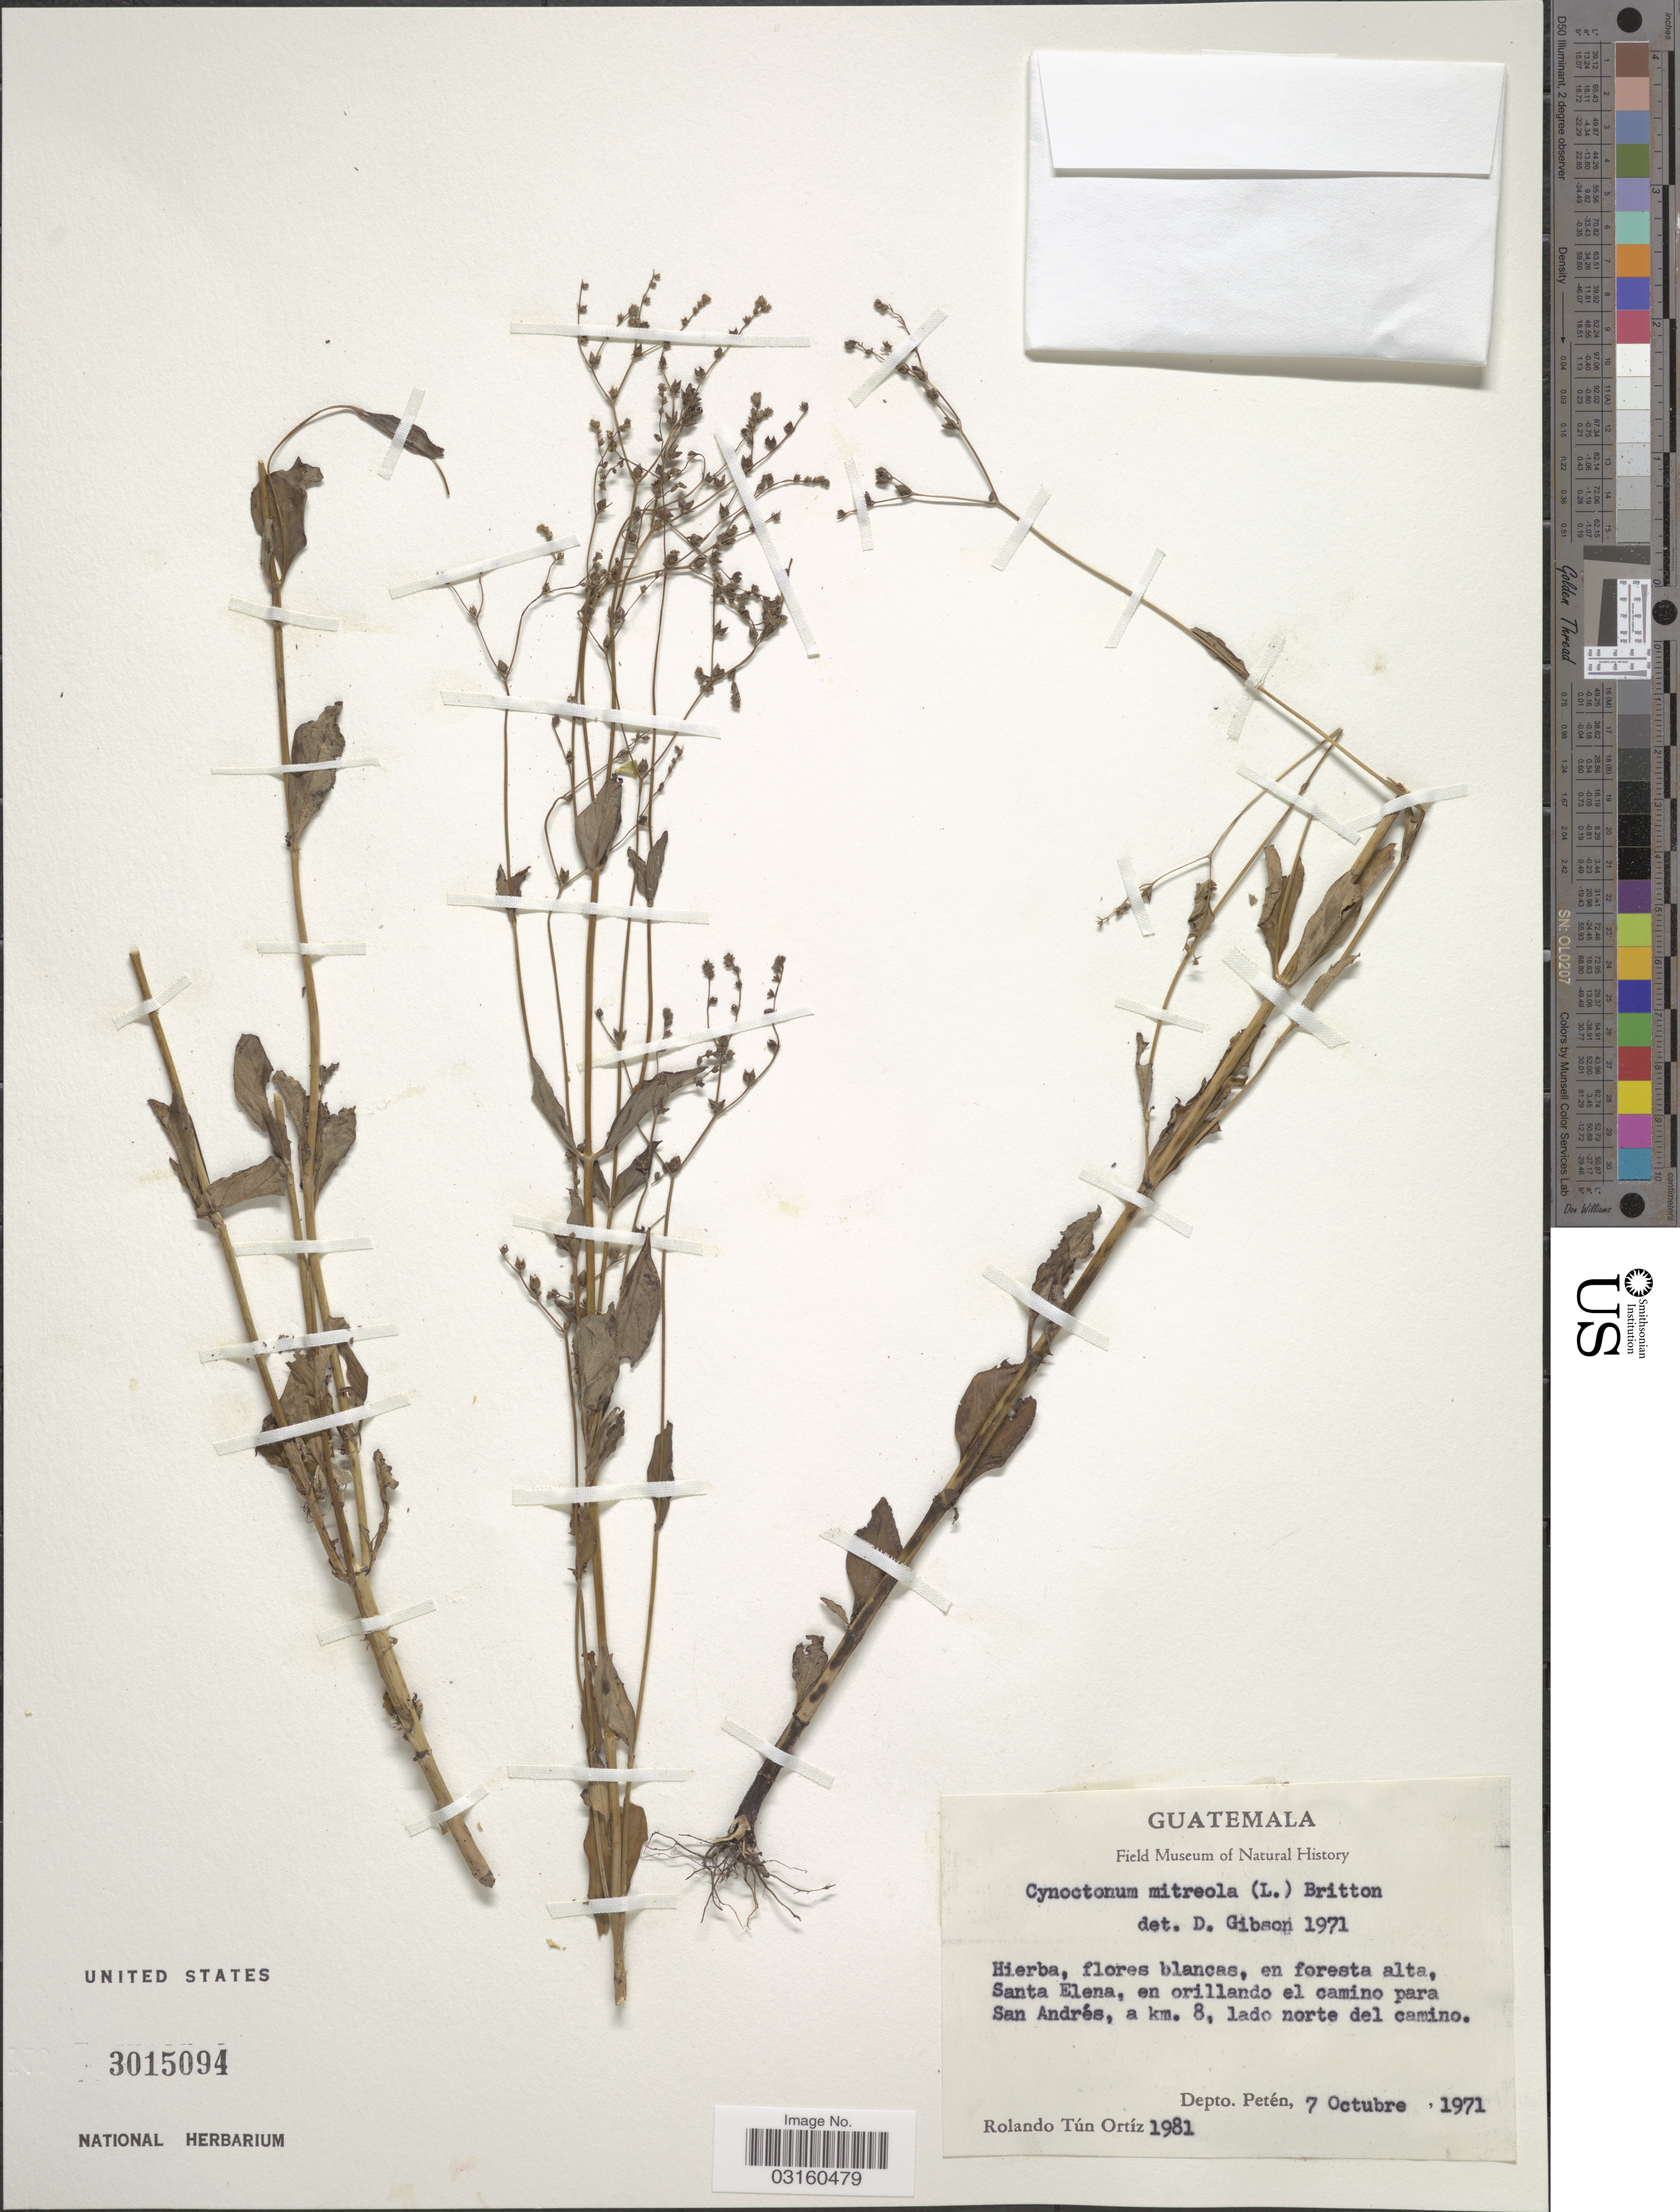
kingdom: Plantae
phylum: Tracheophyta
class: Magnoliopsida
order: Gentianales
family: Loganiaceae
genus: Mitreola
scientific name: Mitreola petiolata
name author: (J.F. Gmel.) Torr. & A. Gray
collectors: R. T. Ortíz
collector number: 1981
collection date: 1971-10-07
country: Guatemala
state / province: El Petén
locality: Santa Elena, en orillando el camino para San Andrés, a km. 8, lado norte del camino. Depto. Petén.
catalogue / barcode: US 3015094